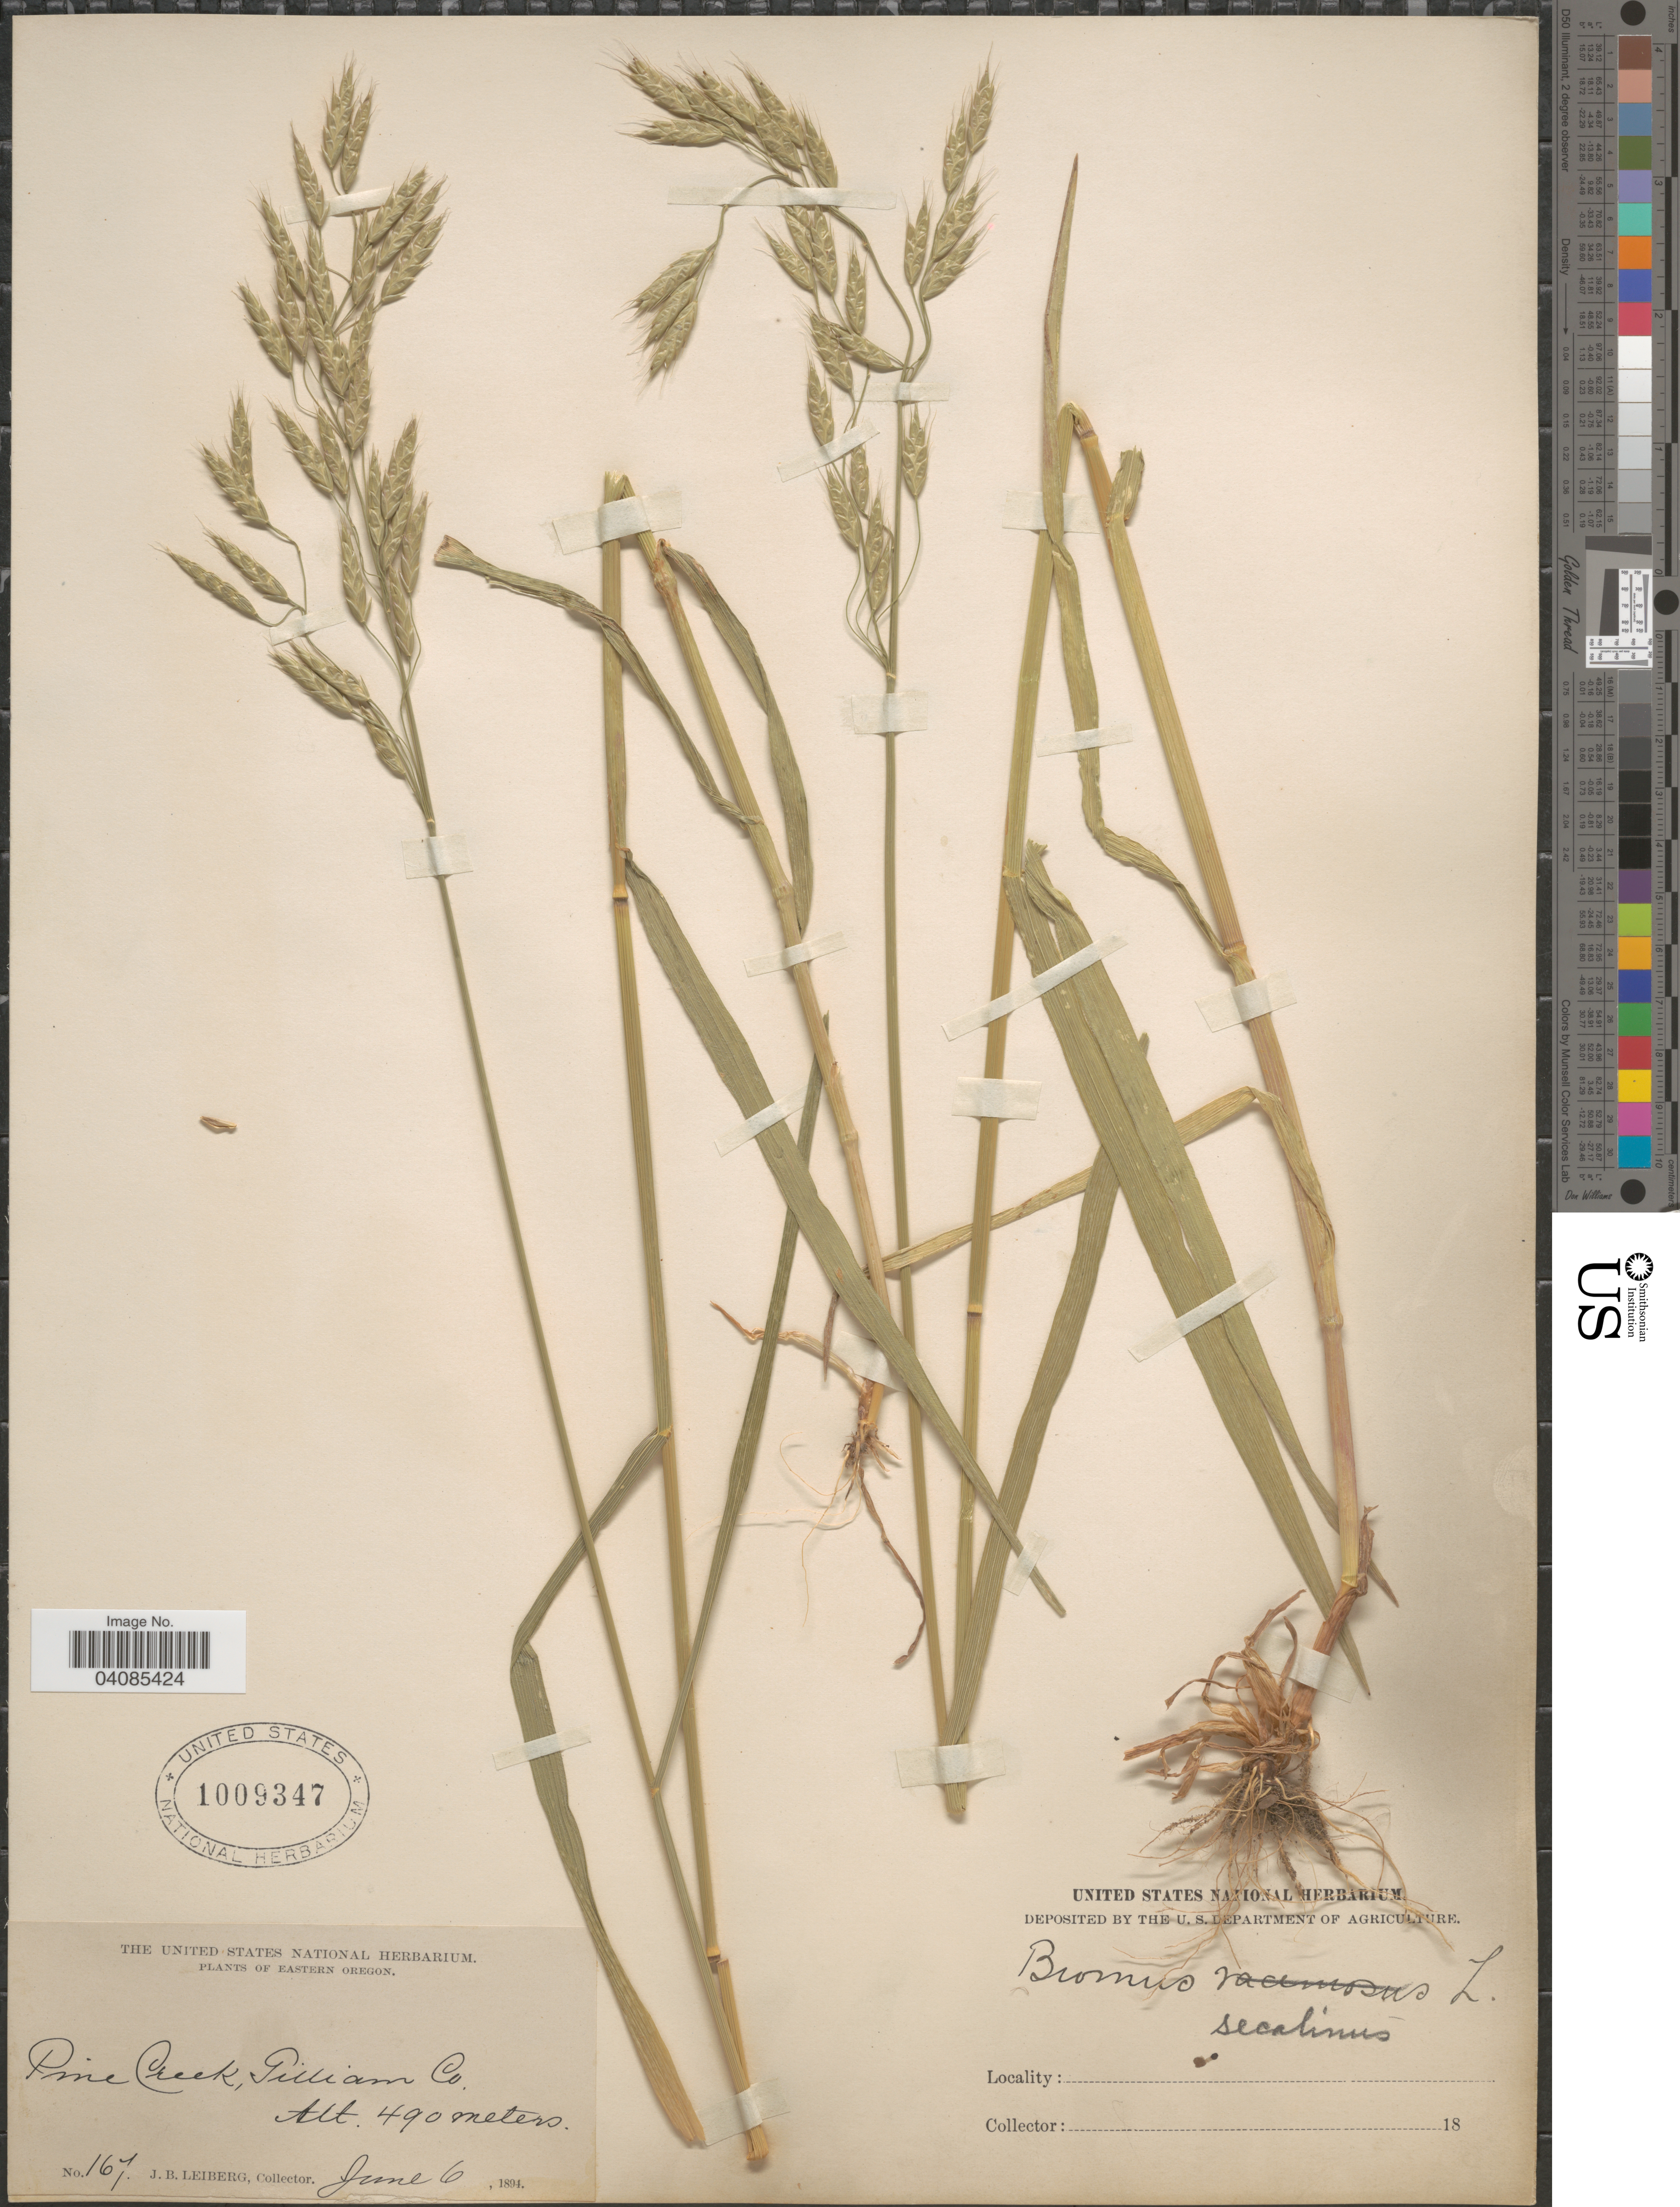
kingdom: Plantae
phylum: Tracheophyta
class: Liliopsida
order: Poales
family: Poaceae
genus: Bromus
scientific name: Bromus secalinus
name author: L.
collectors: J. B. Leiberg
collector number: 167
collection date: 1894-06-06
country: United States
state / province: Oregon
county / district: Wheeler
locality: Eastern Oregon. Pine Creek, Gilliam Co.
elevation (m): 490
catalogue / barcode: US 1009347